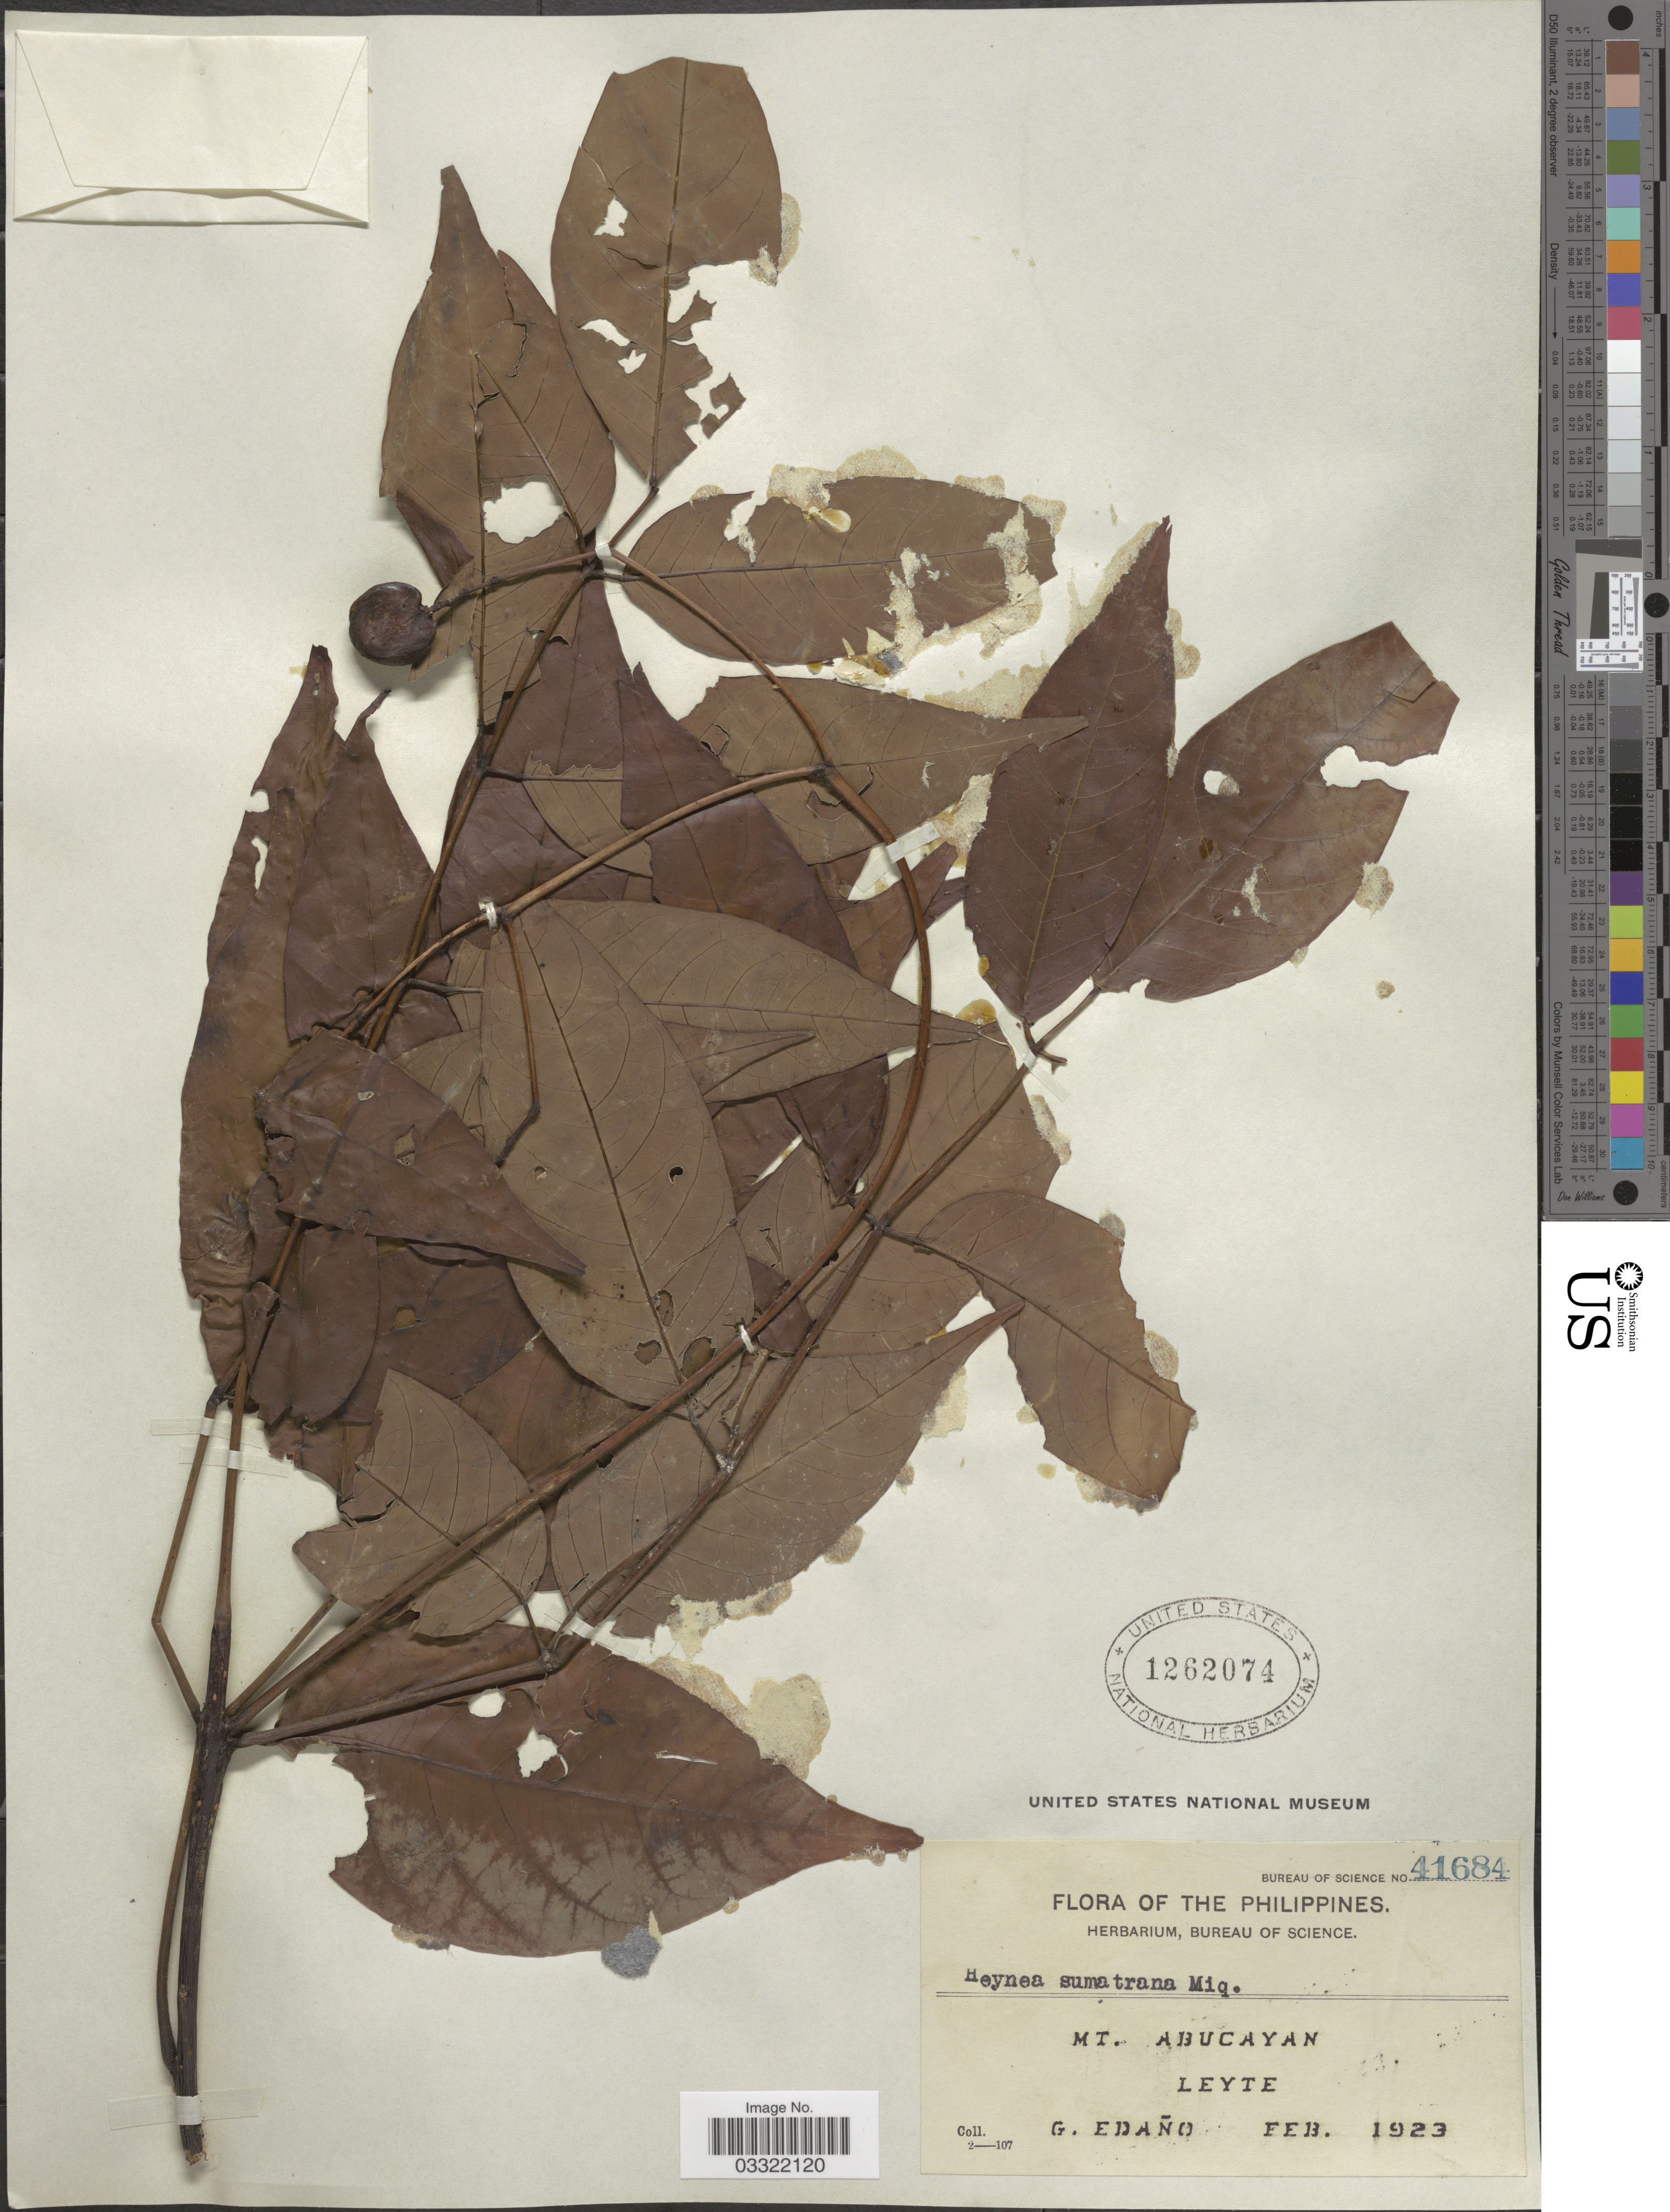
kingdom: Plantae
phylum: Tracheophyta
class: Magnoliopsida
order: Sapindales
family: Meliaceae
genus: Heynea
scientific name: Heynea sumatrana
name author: Mig.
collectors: G. Edaño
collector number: Bureau of Science 41684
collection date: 1923-02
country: Philippines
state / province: Eastern Visayas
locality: Mt. Abucayan. Leyte.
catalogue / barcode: US 1262074